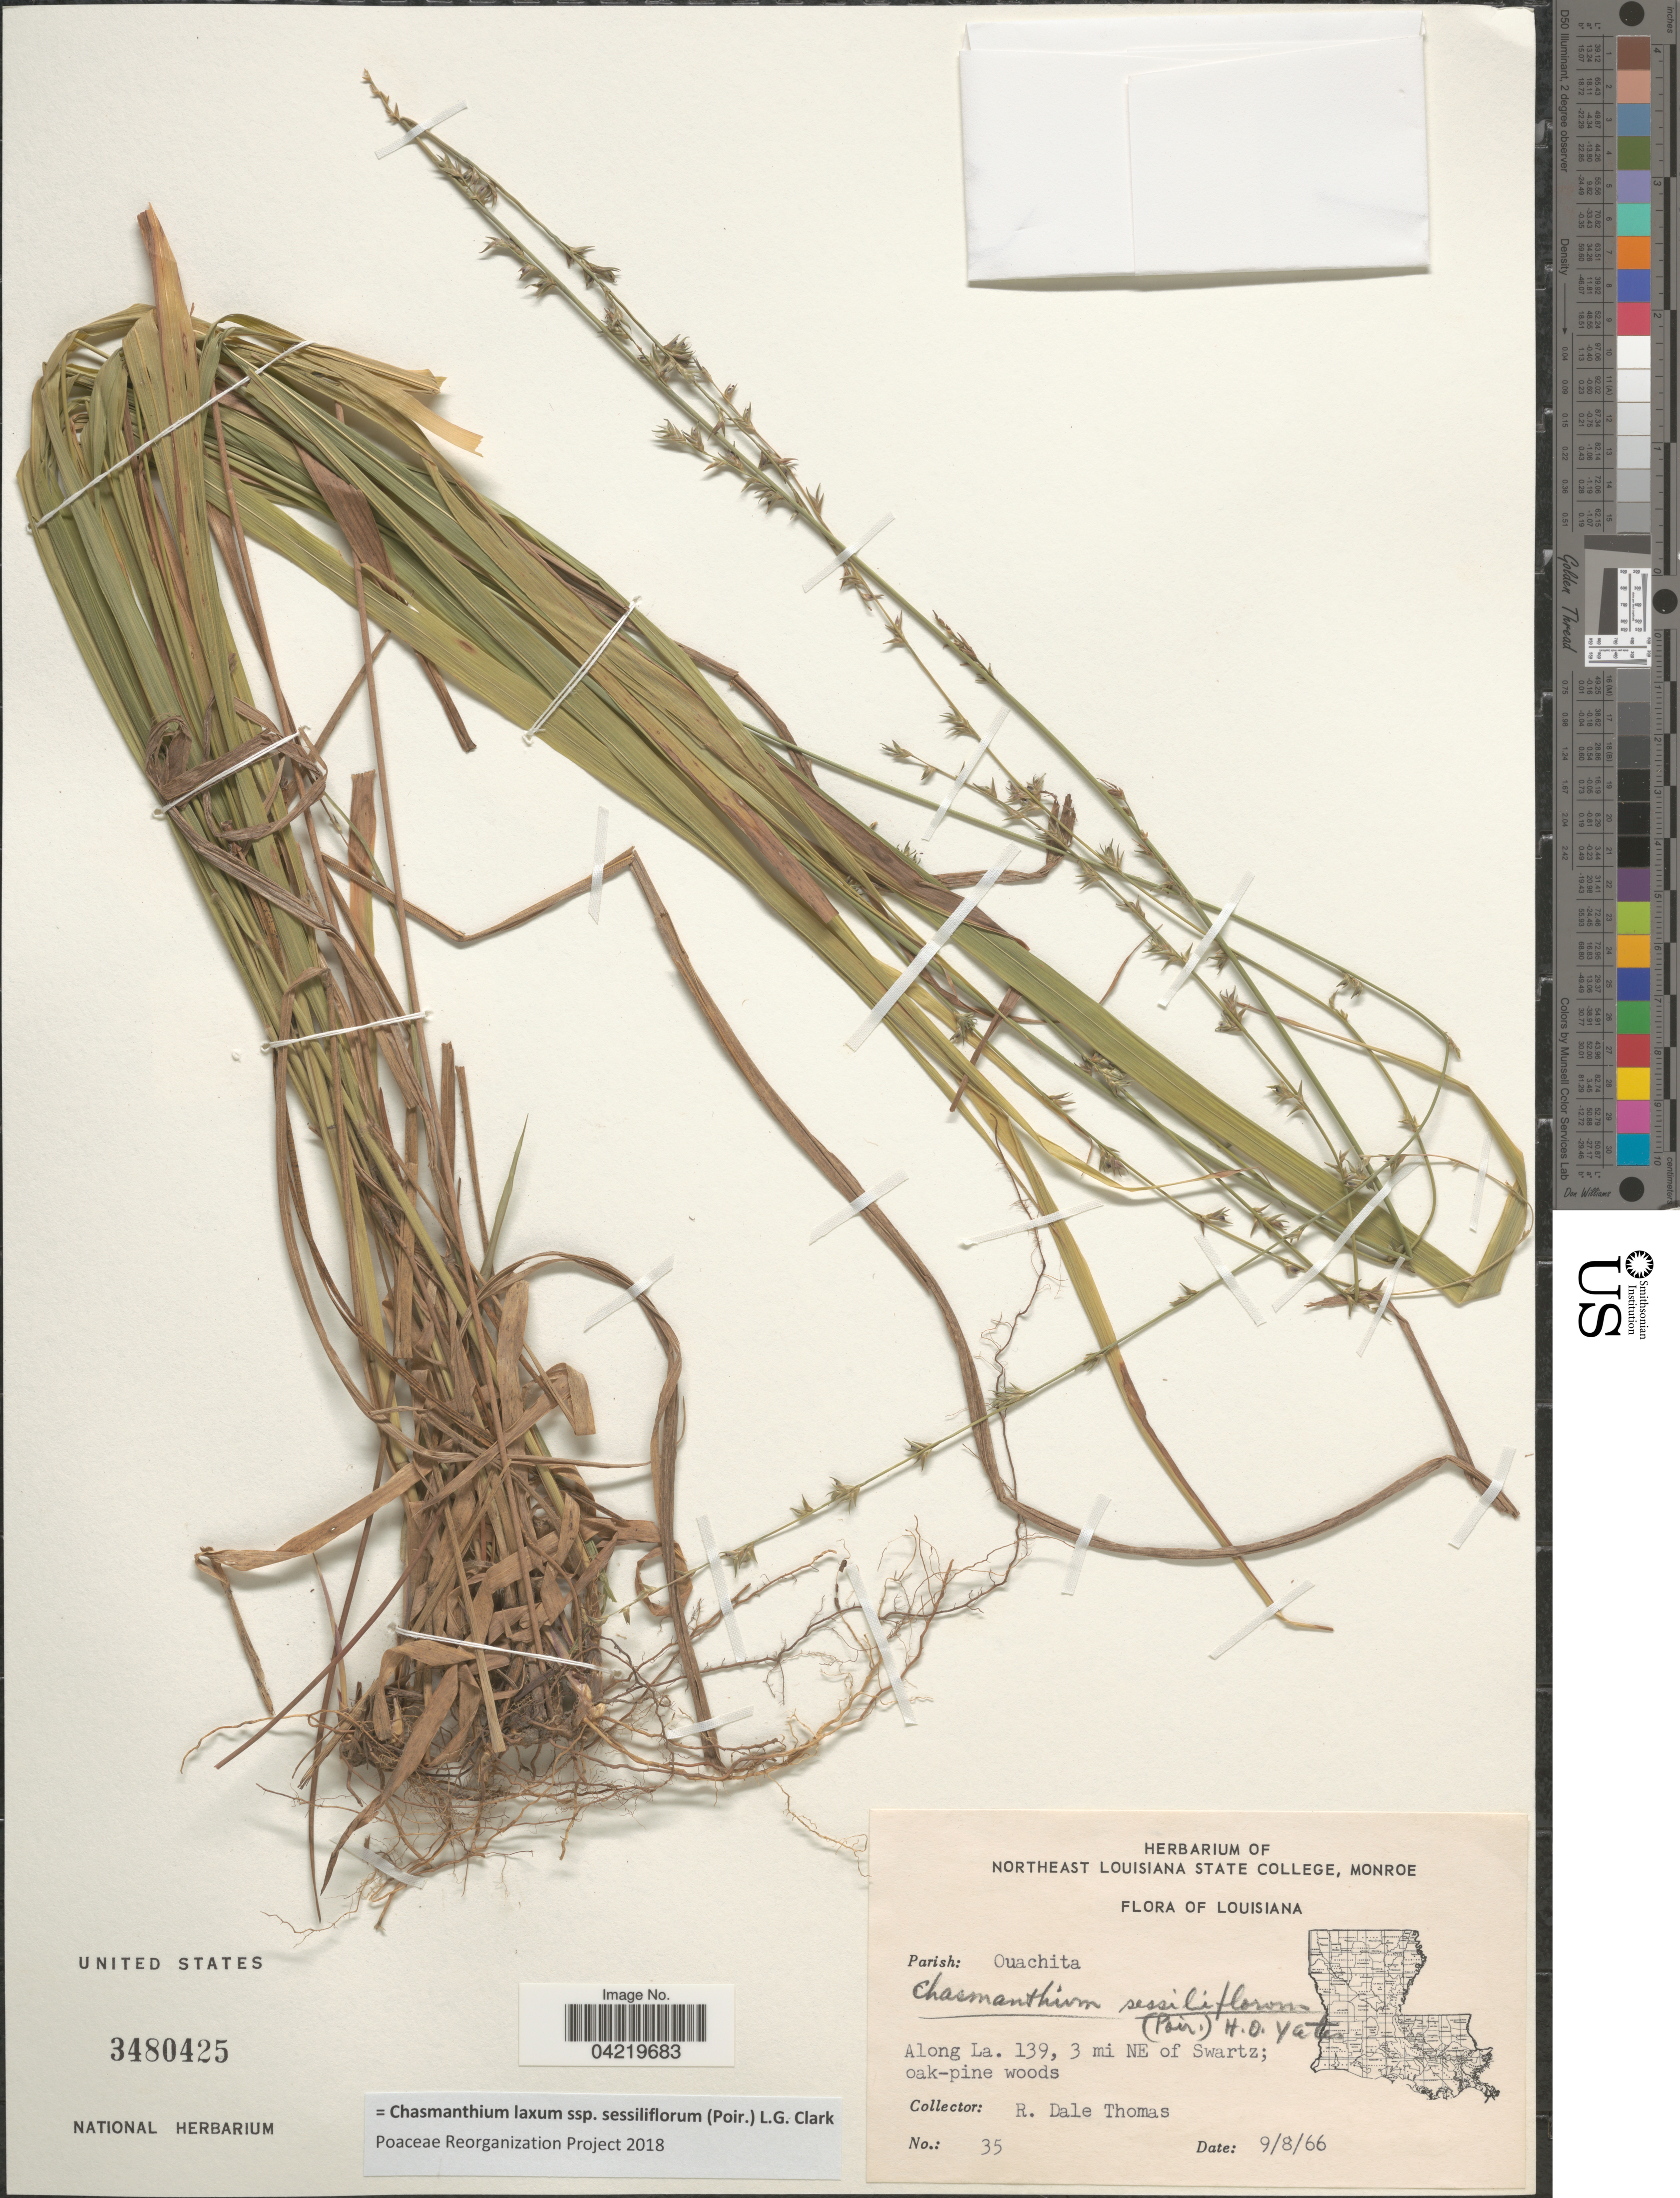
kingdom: Plantae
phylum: Tracheophyta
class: Liliopsida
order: Poales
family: Poaceae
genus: Chasmanthium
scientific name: Chasmanthium laxum subsp. sessiliflorum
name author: (L.) H.O. Yates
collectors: R. Thomas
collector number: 35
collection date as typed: Transcribed d/m/y: 8/9/66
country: United States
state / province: Louisiana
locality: Parish: Ouachita. Along La. 139, 3 mi NE of Swartz; oak-pine woods.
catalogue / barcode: US 3480425